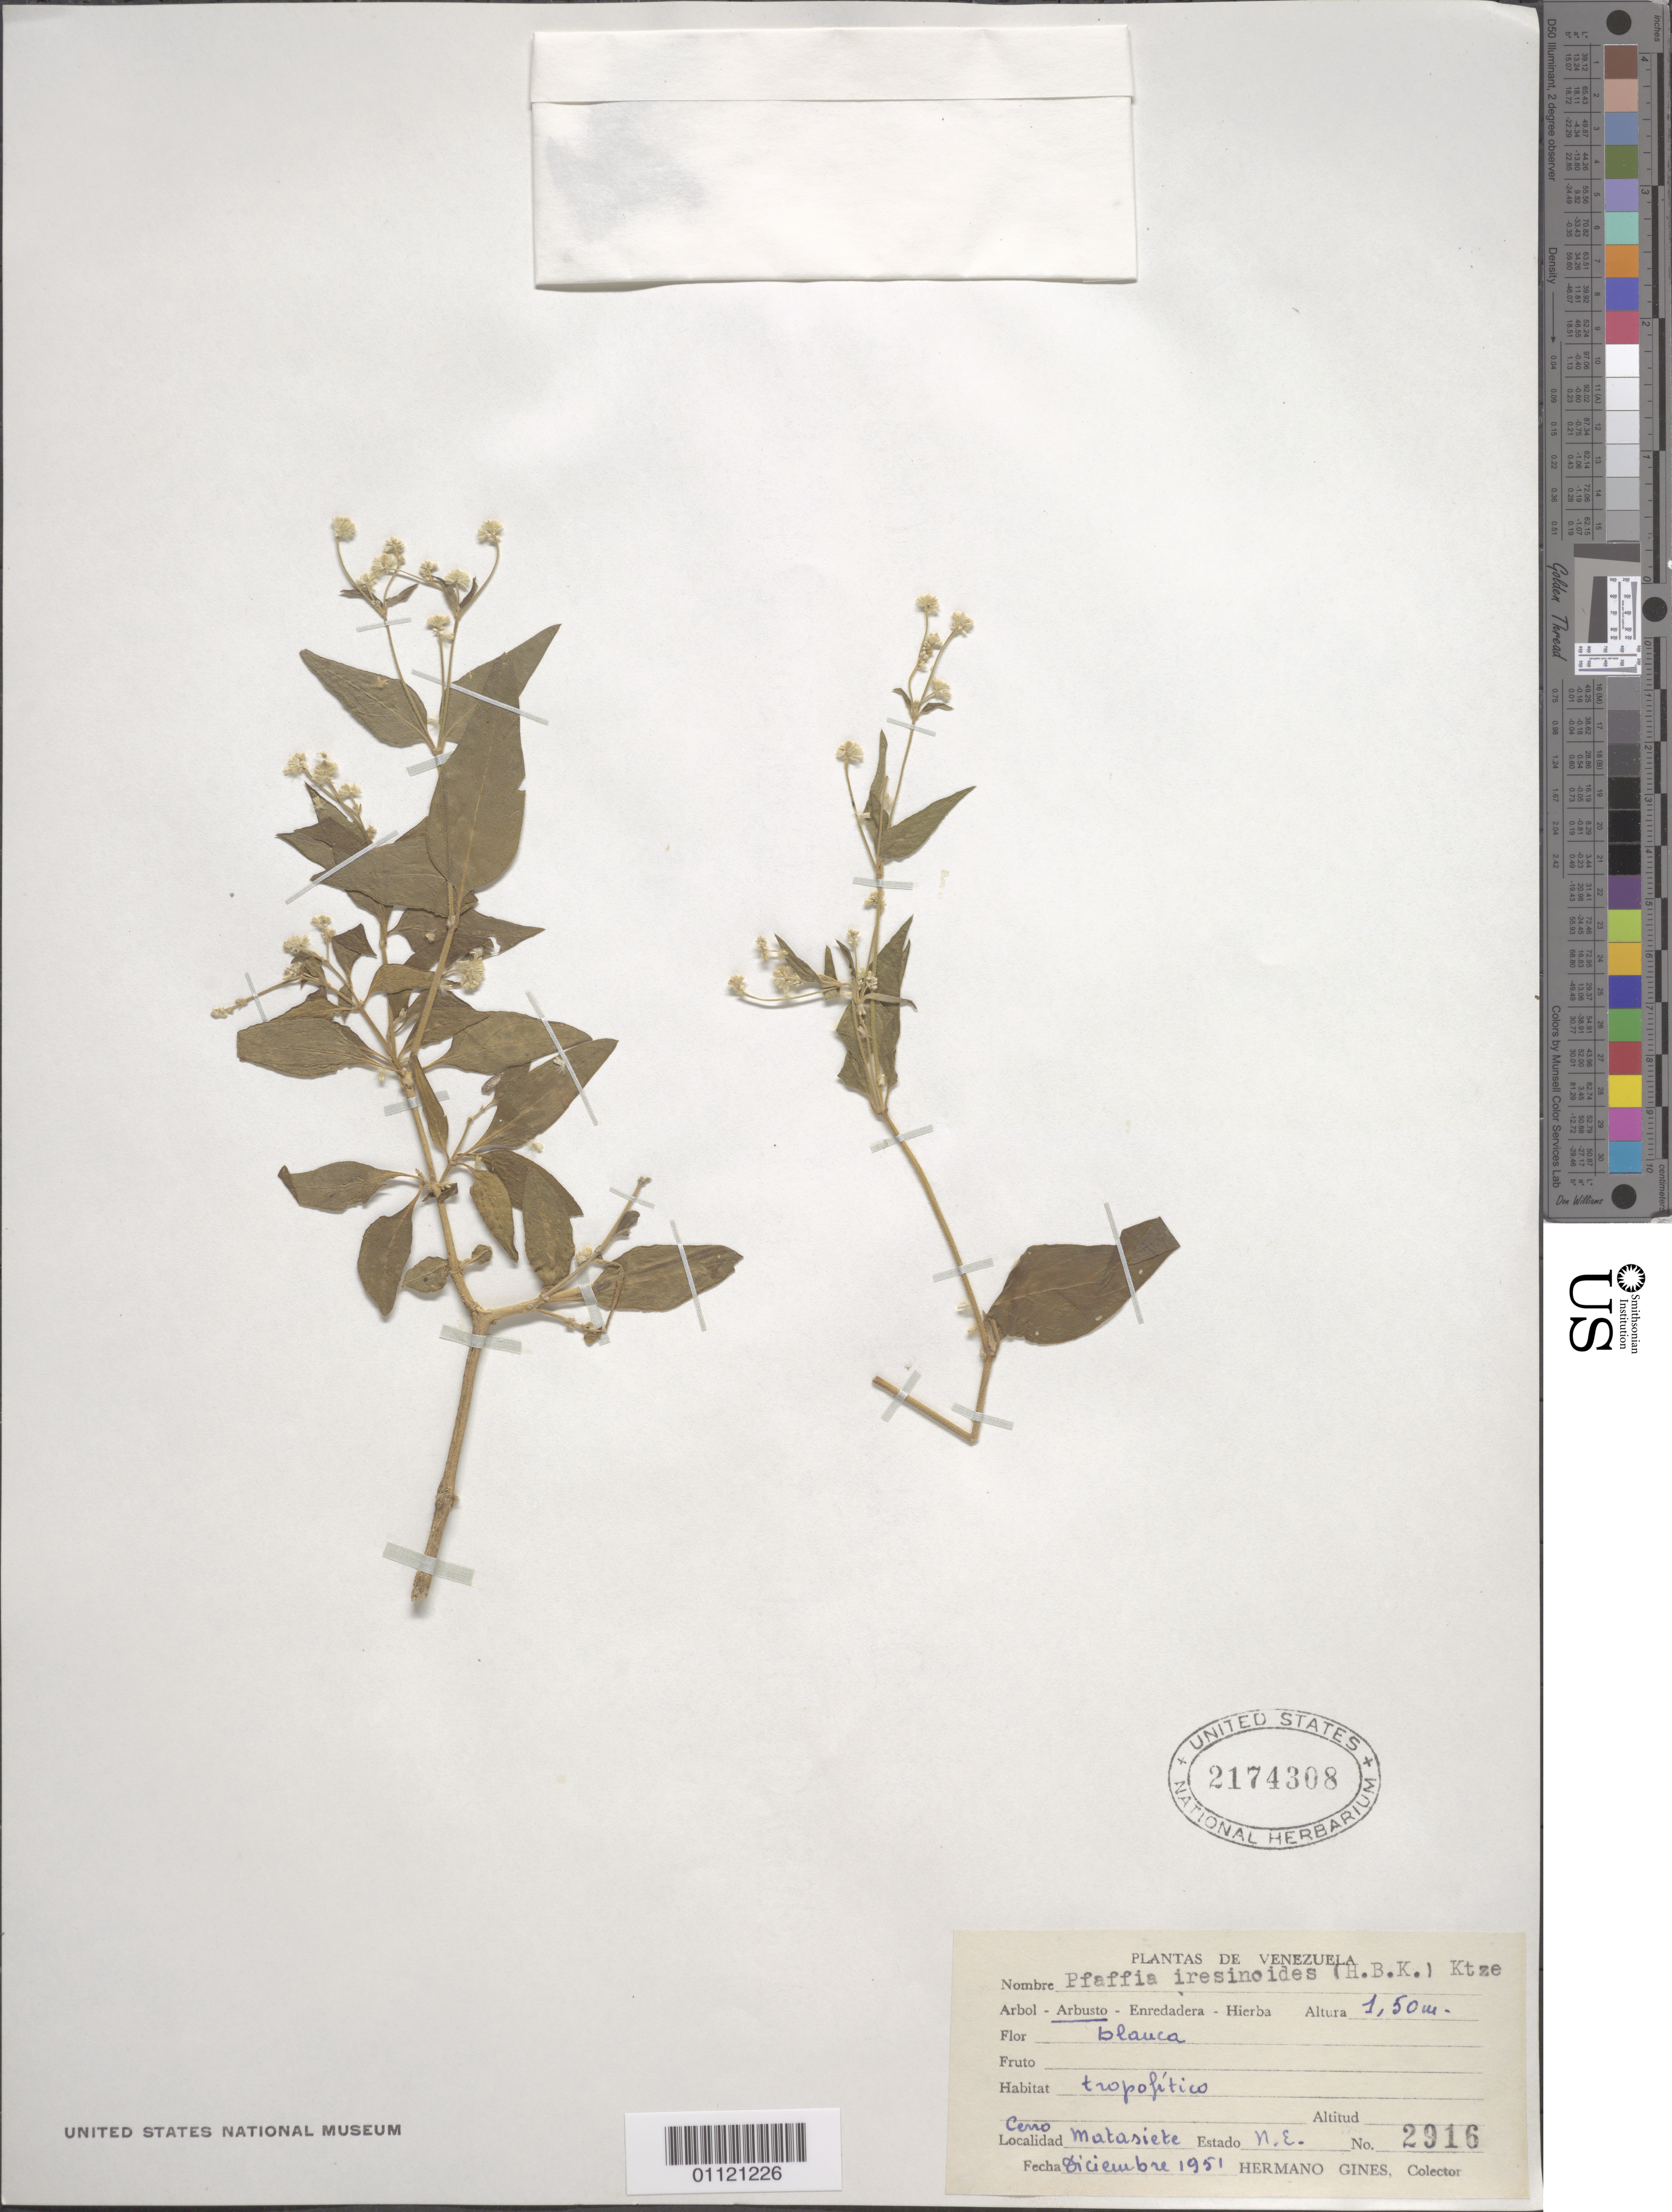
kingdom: Plantae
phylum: Tracheophyta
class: Magnoliopsida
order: Caryophyllales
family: Amaranthaceae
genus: Pfaffia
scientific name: Pfaffia iresinoides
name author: (Kunth) Spreng.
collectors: Bro. Gines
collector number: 2916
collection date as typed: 01 Dec 1951 to 31 Dec 1951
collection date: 1951-12-01/1951-12-31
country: Venezuela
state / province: Nueva Esparta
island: Margarita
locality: Cerro Matasiete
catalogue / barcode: US 2174308